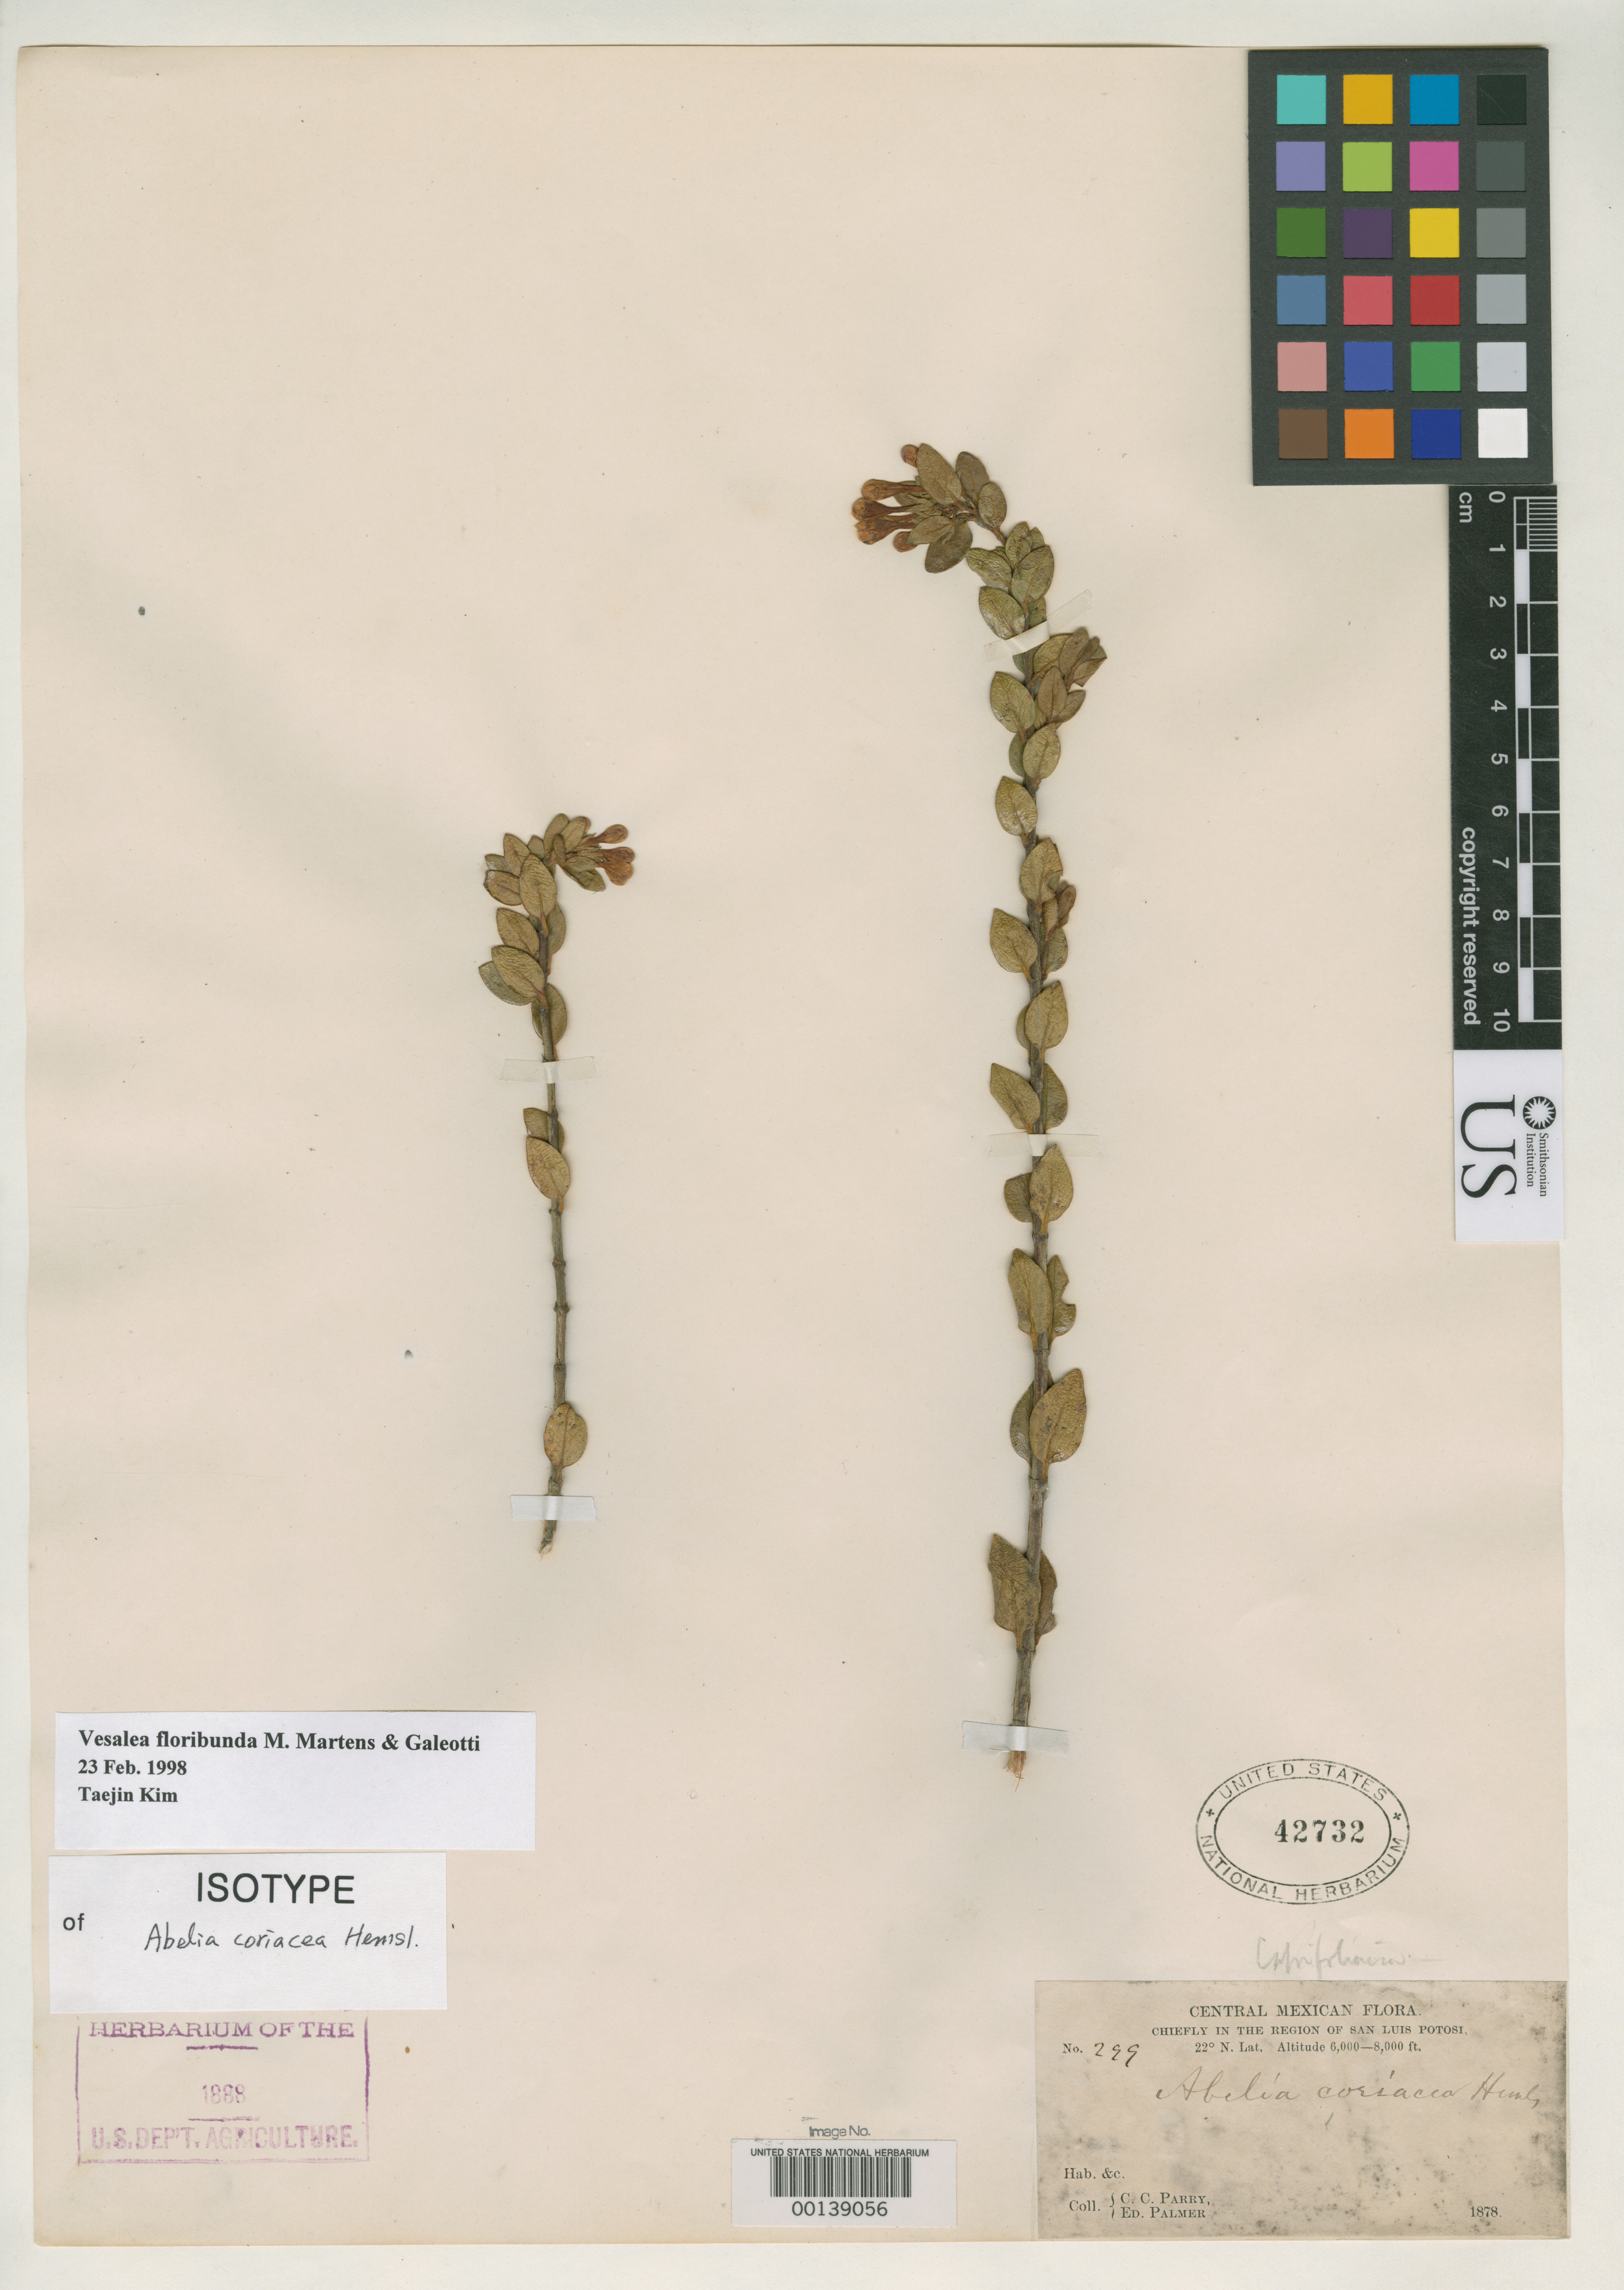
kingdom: Plantae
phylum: Tracheophyta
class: Magnoliopsida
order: Dipsacales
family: Caprifoliaceae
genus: Abelia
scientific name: Abelia coriacea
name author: Hemsl.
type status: Isotype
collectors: C. C. Parry & E. Palmer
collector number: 299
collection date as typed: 1878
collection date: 1878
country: Mexico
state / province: San Luis Potosi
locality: (lat/long recorded as: lat=22:0:0:N long=:::)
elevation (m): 1829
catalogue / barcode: US 42732